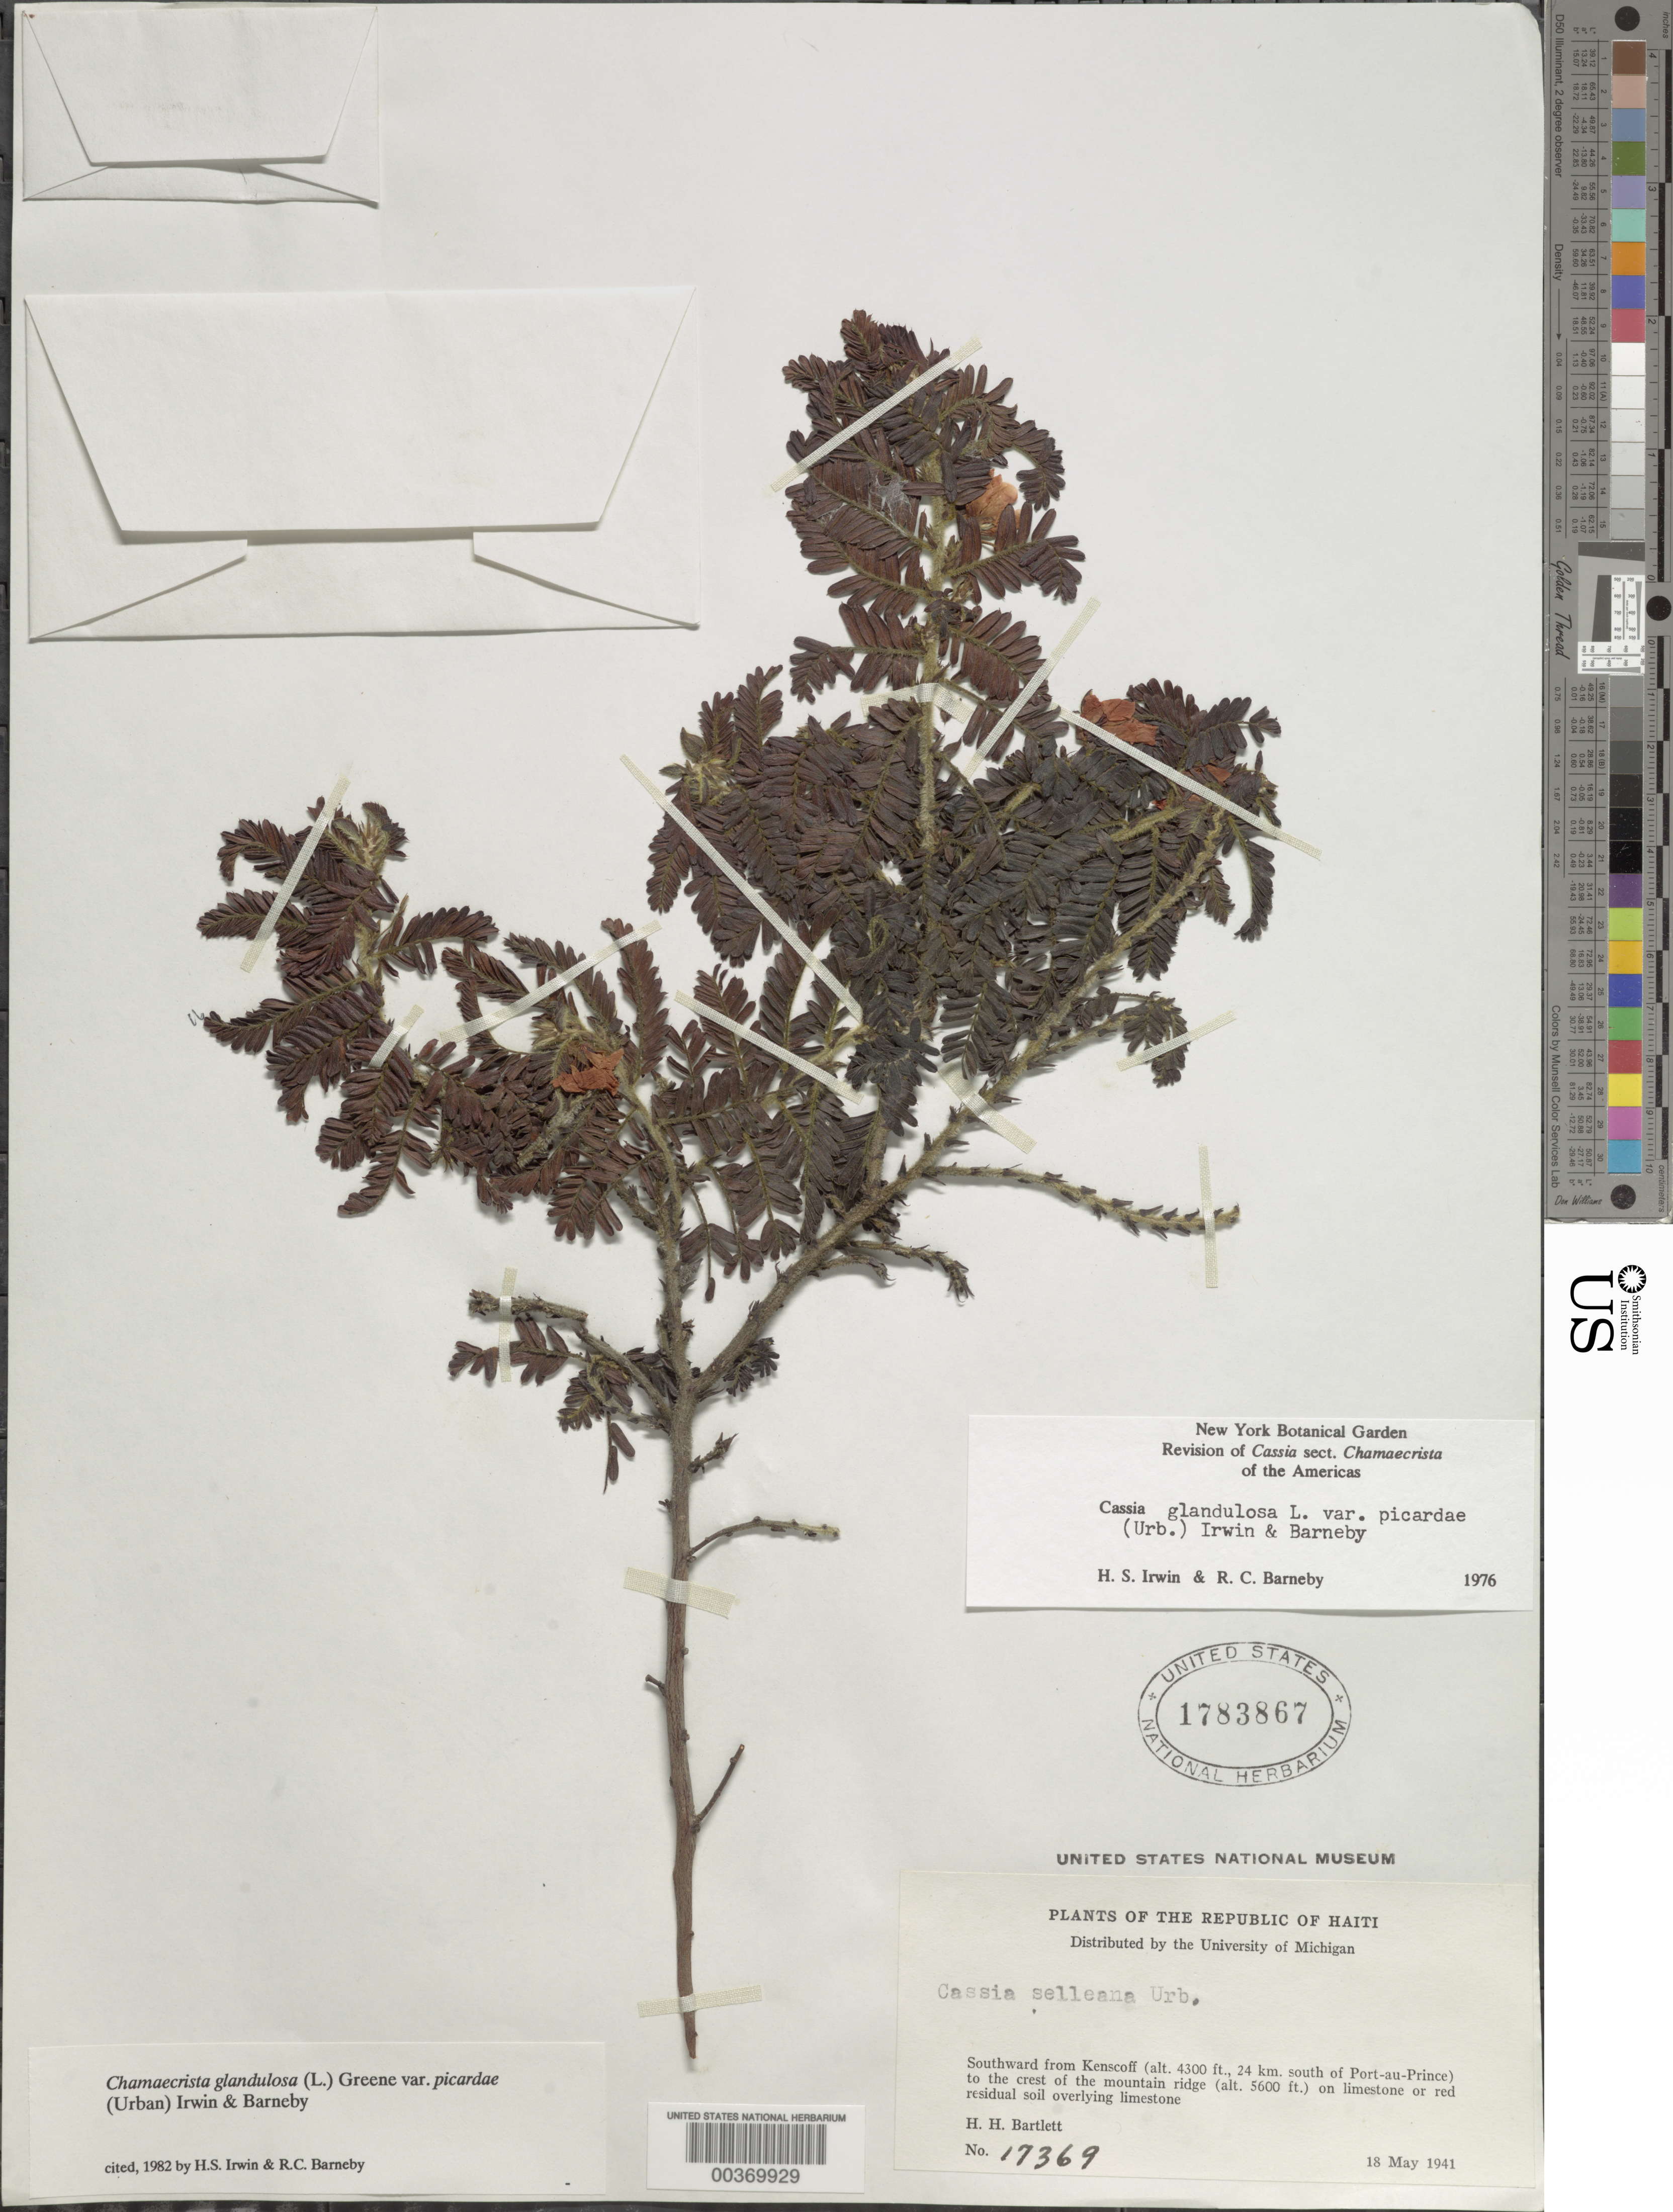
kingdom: Plantae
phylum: Tracheophyta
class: Magnoliopsida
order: Fabales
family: Fabaceae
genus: Chamaecrista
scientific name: Chamaecrista glandulosa var. picardae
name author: (Urb.) H.S. Irwin & Barneby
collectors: H. H. Bartlett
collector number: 17369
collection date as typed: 18 May 1931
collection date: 1931-05-18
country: Haiti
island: Hispaniola Island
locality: Southward from kenscoff, 24 km s of port-au-prince, to crest of mountain ridge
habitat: On limestone or red residual soil overlying limestone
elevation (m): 1311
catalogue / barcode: US 1783867